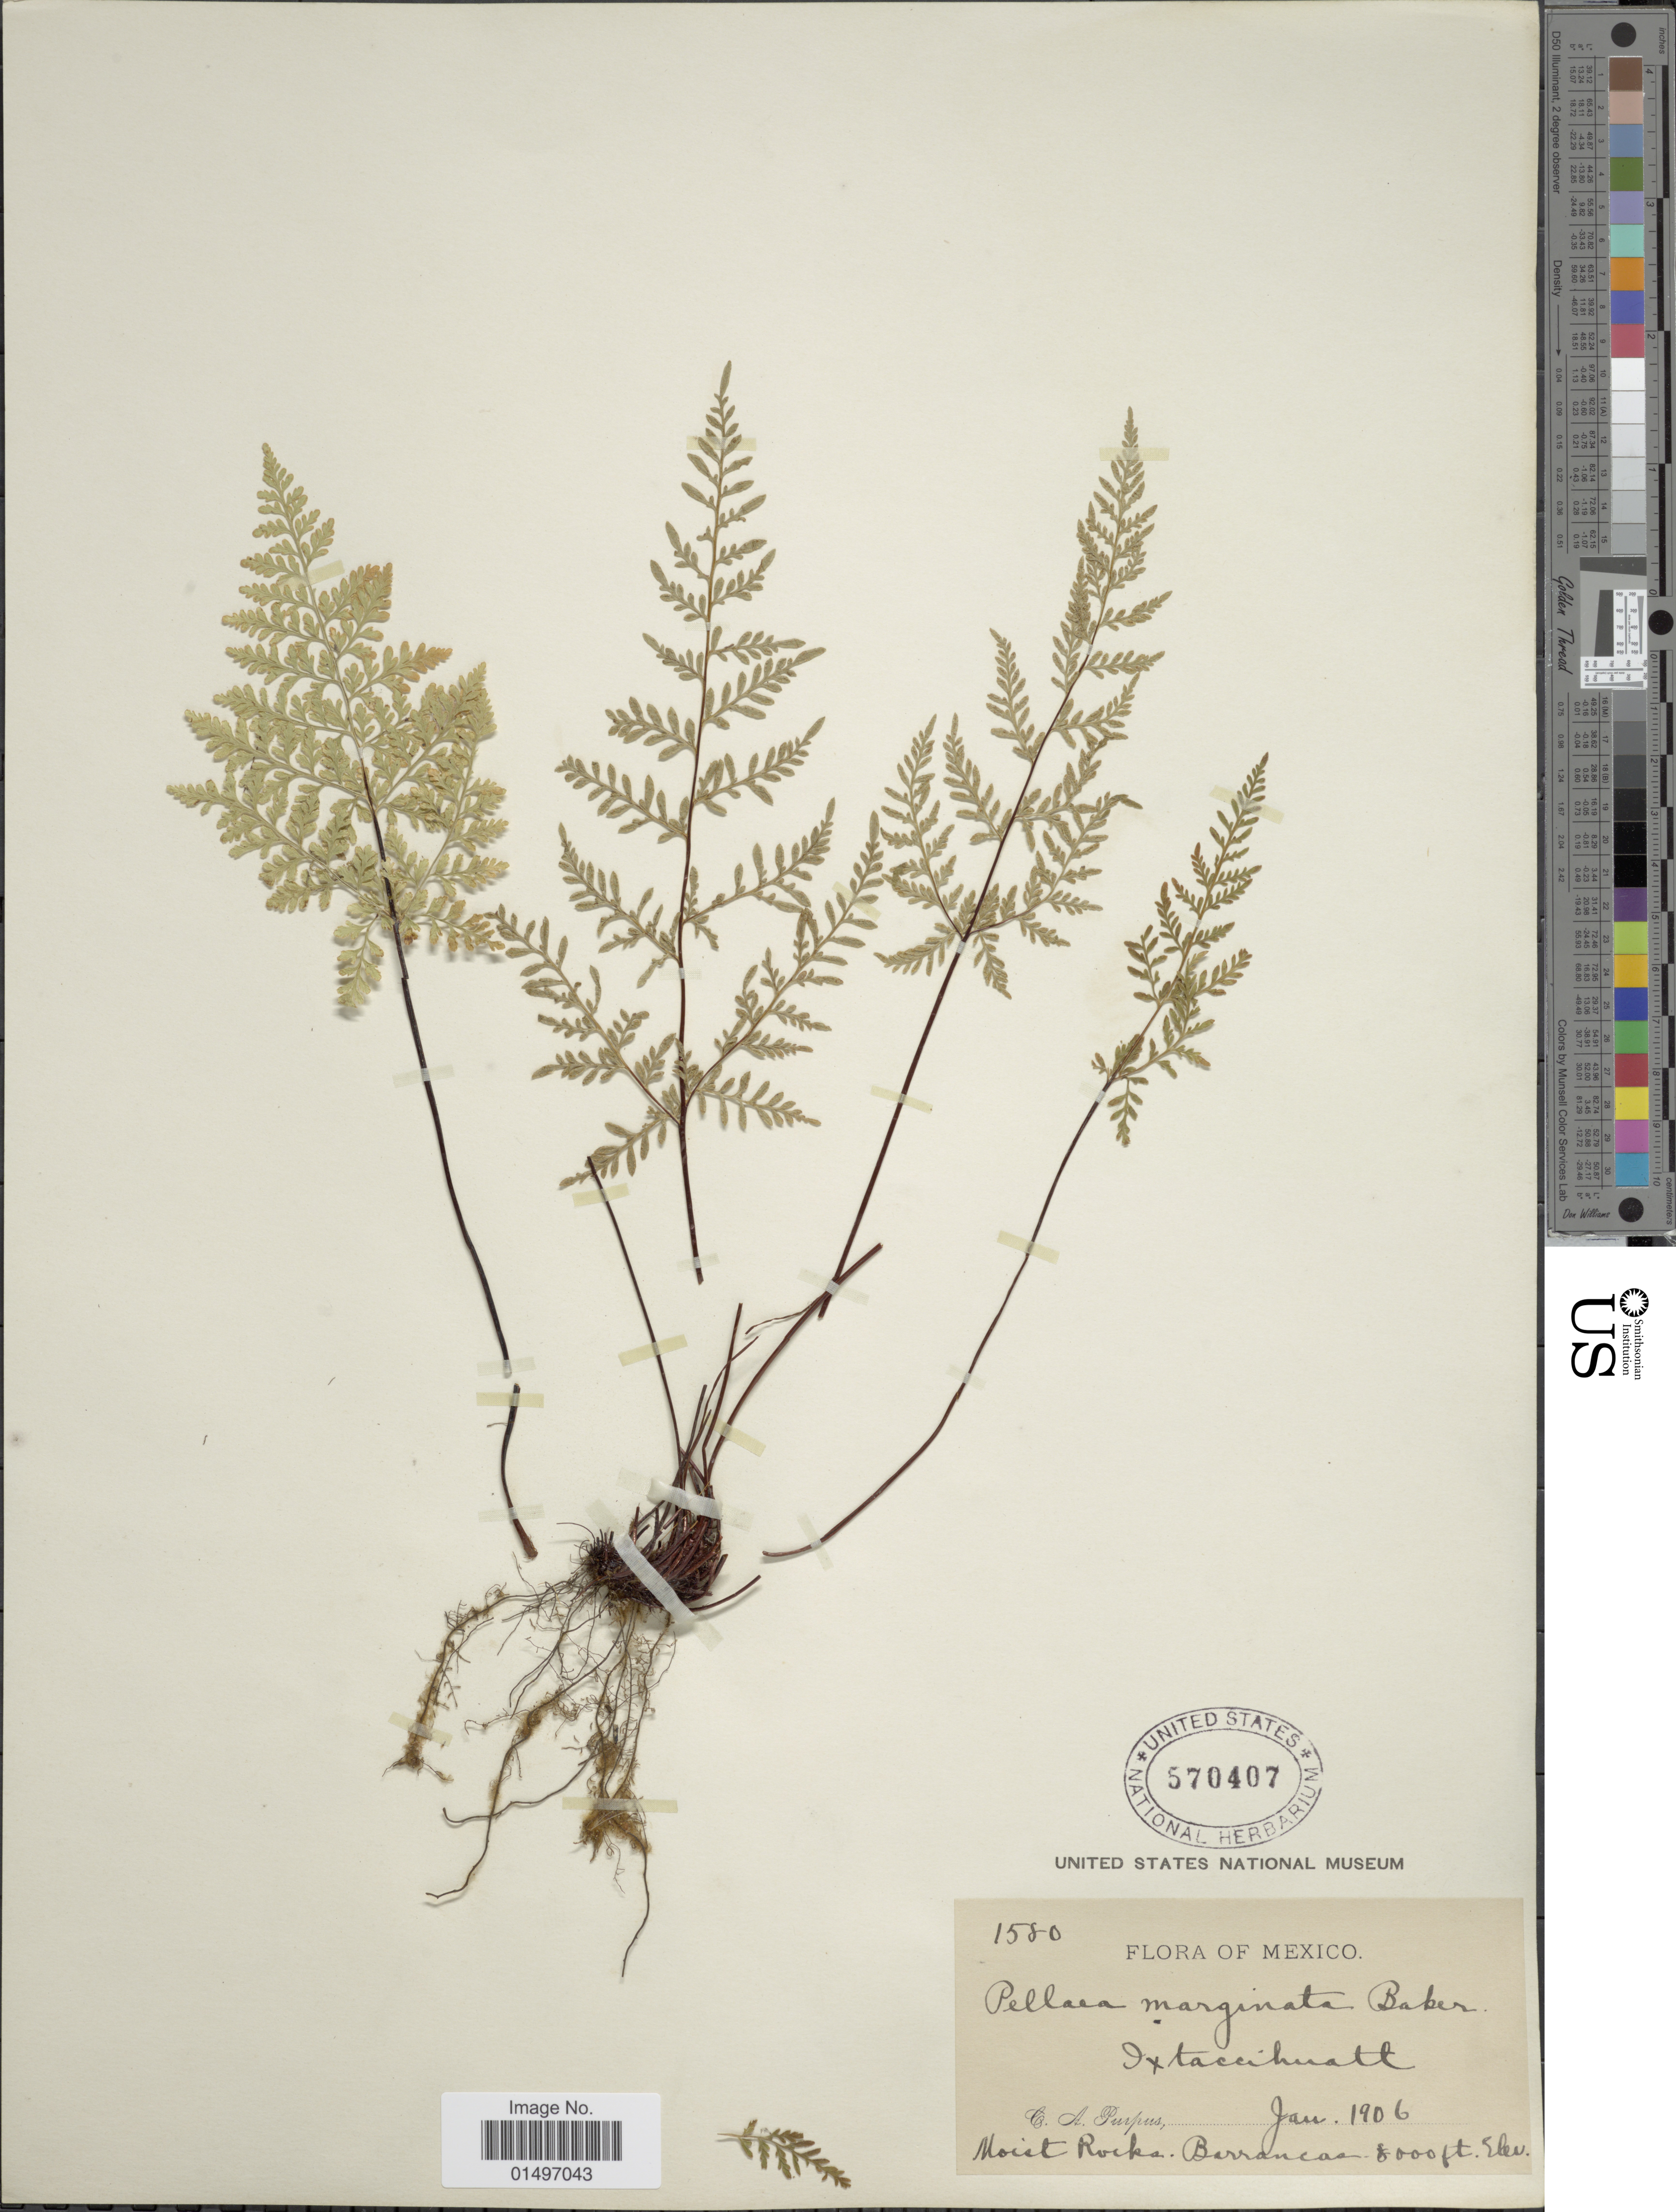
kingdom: Plantae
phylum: Tracheophyta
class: Polypodiopsida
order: Polypodiales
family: Pteridaceae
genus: Gaga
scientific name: Gaga hirsuta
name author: (Link) Fay W. Li & Windham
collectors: C. A. Purpus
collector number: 1580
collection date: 1906-01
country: Mexico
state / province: México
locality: Mexico, Ixtacuhuatt,.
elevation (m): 2438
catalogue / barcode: US 570407